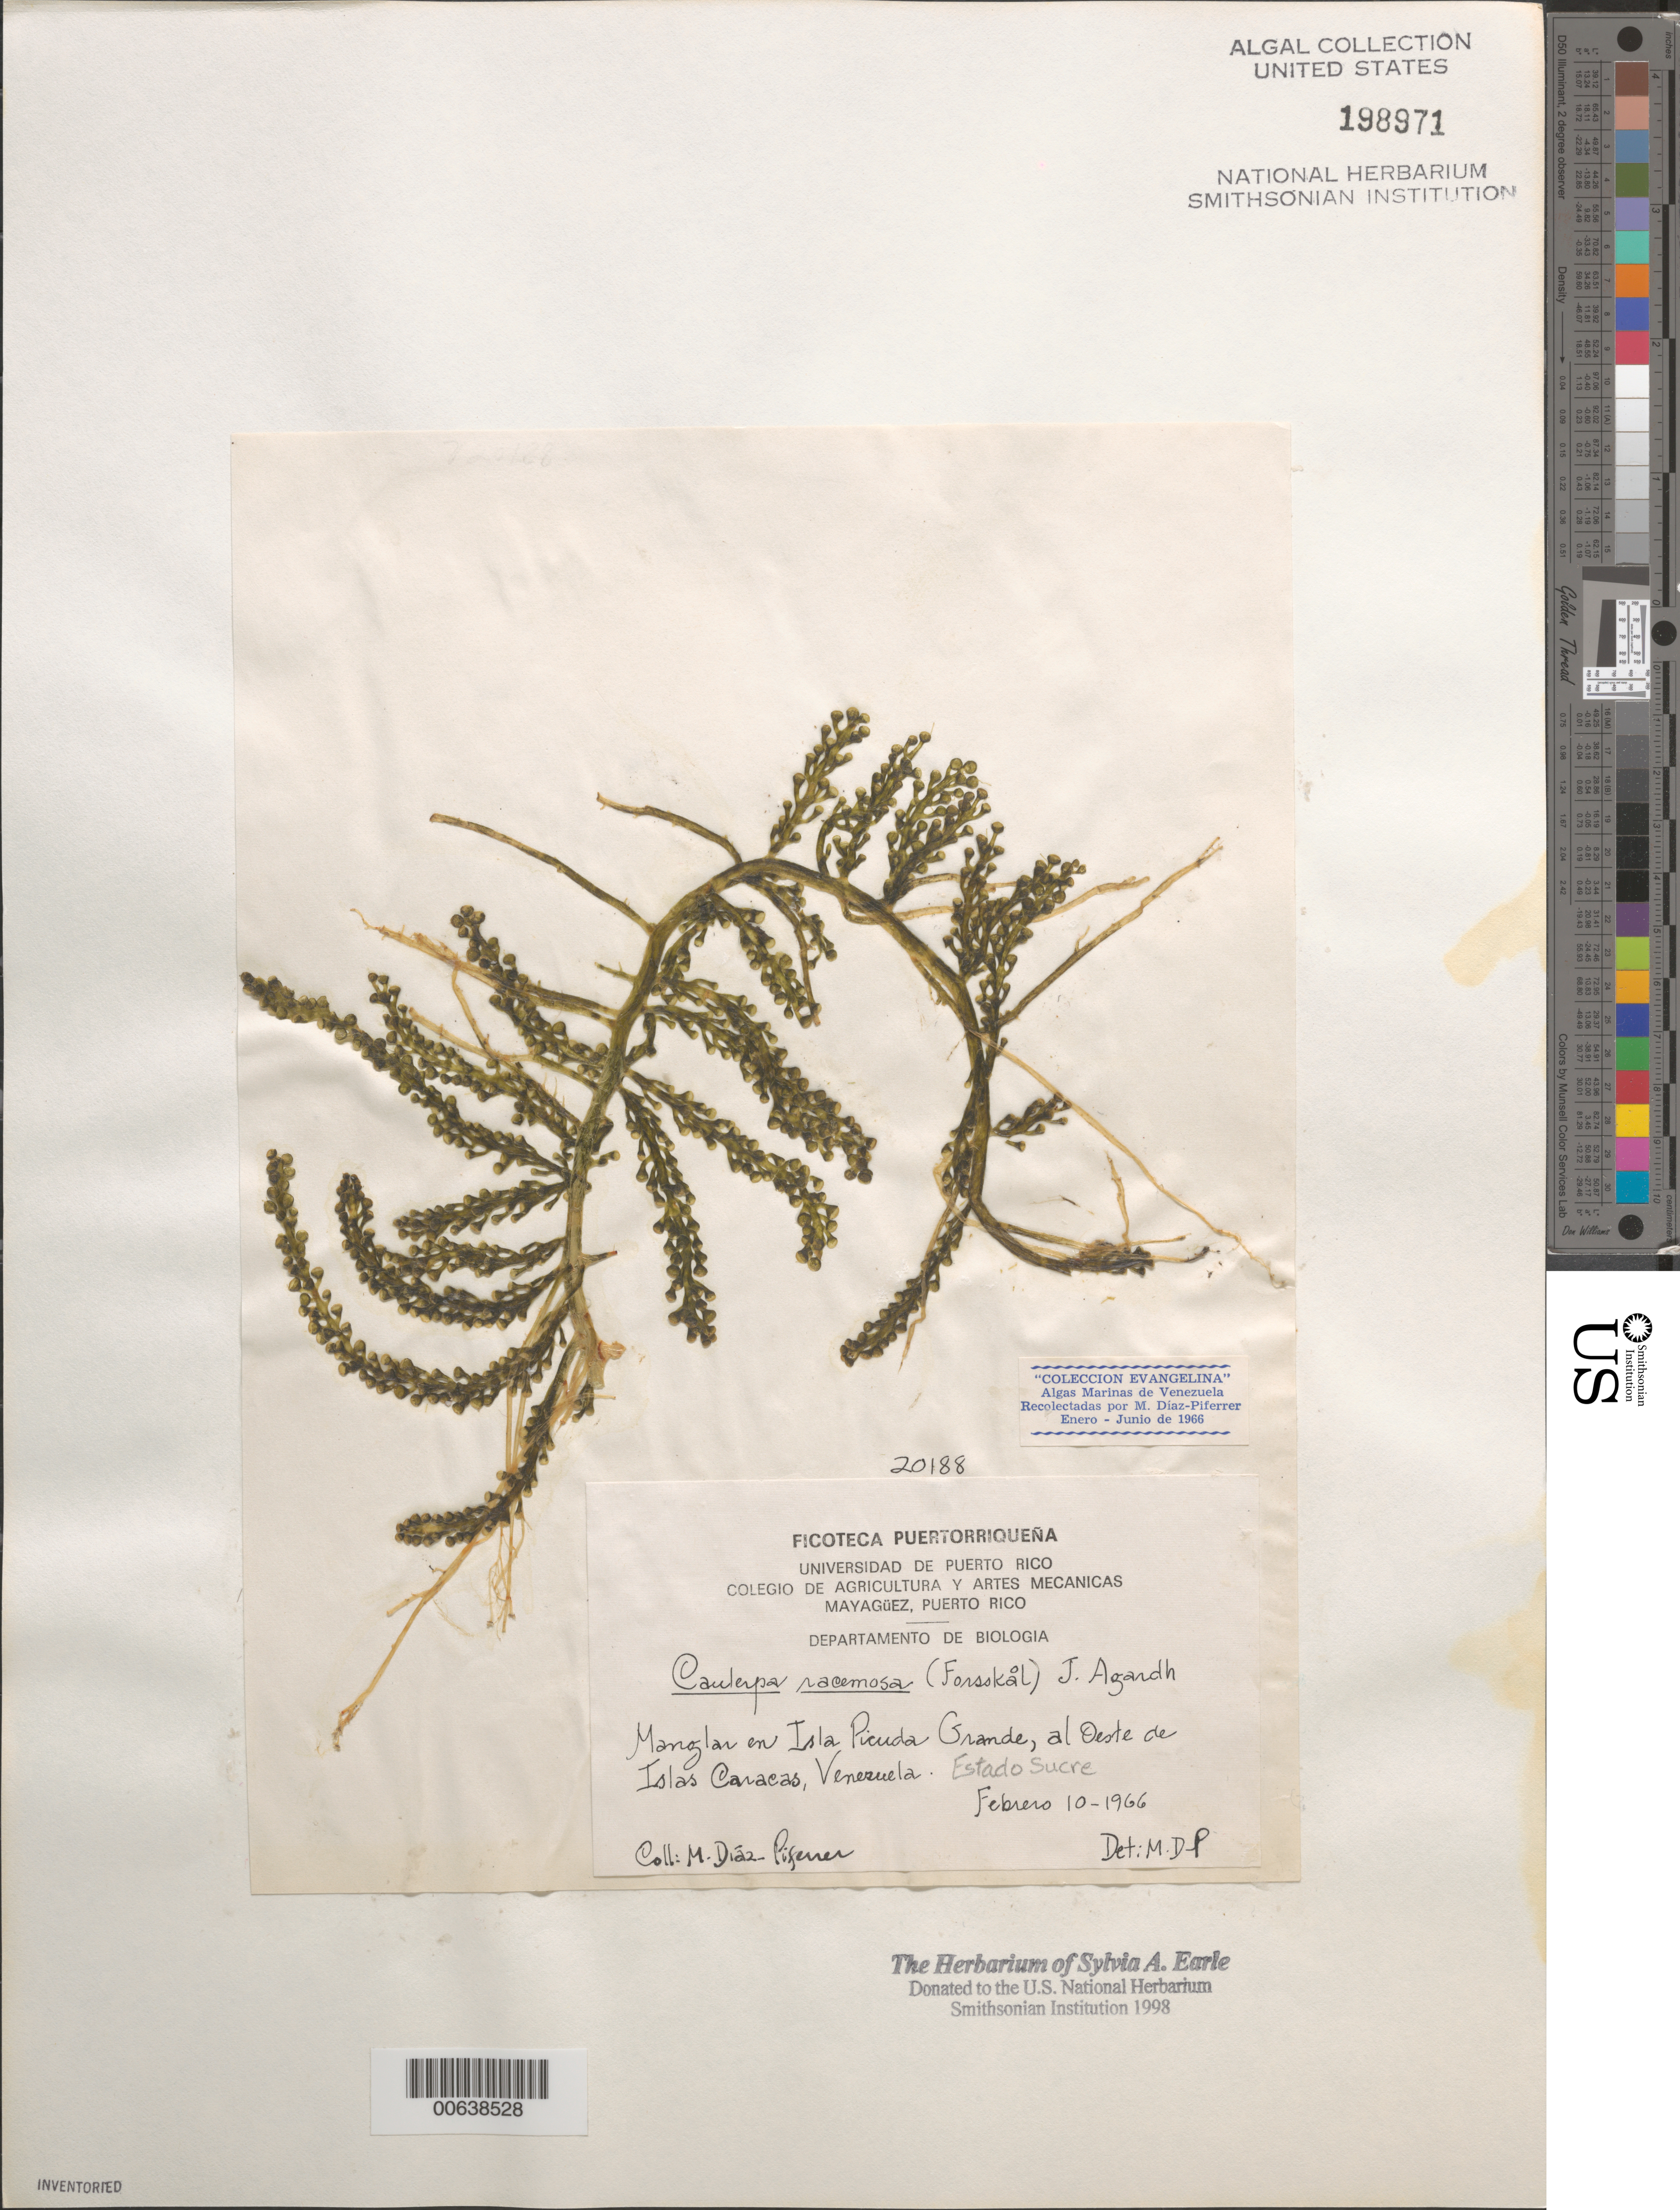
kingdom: Plantae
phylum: Chlorophyta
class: Ulvophyceae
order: Bryopsidales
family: Caulerpaceae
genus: Caulerpa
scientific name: Caulerpa racemosa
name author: (Forssk.) J. Agardh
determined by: Diaz-Piferrer, M.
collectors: M. Diaz-Piferrer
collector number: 20188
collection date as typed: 10 Feb 1966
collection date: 1966-02-10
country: Venezuela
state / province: Sucre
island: Picuda Grande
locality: Isla Picuda Grande, West of Islas Caracas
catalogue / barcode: US 198971